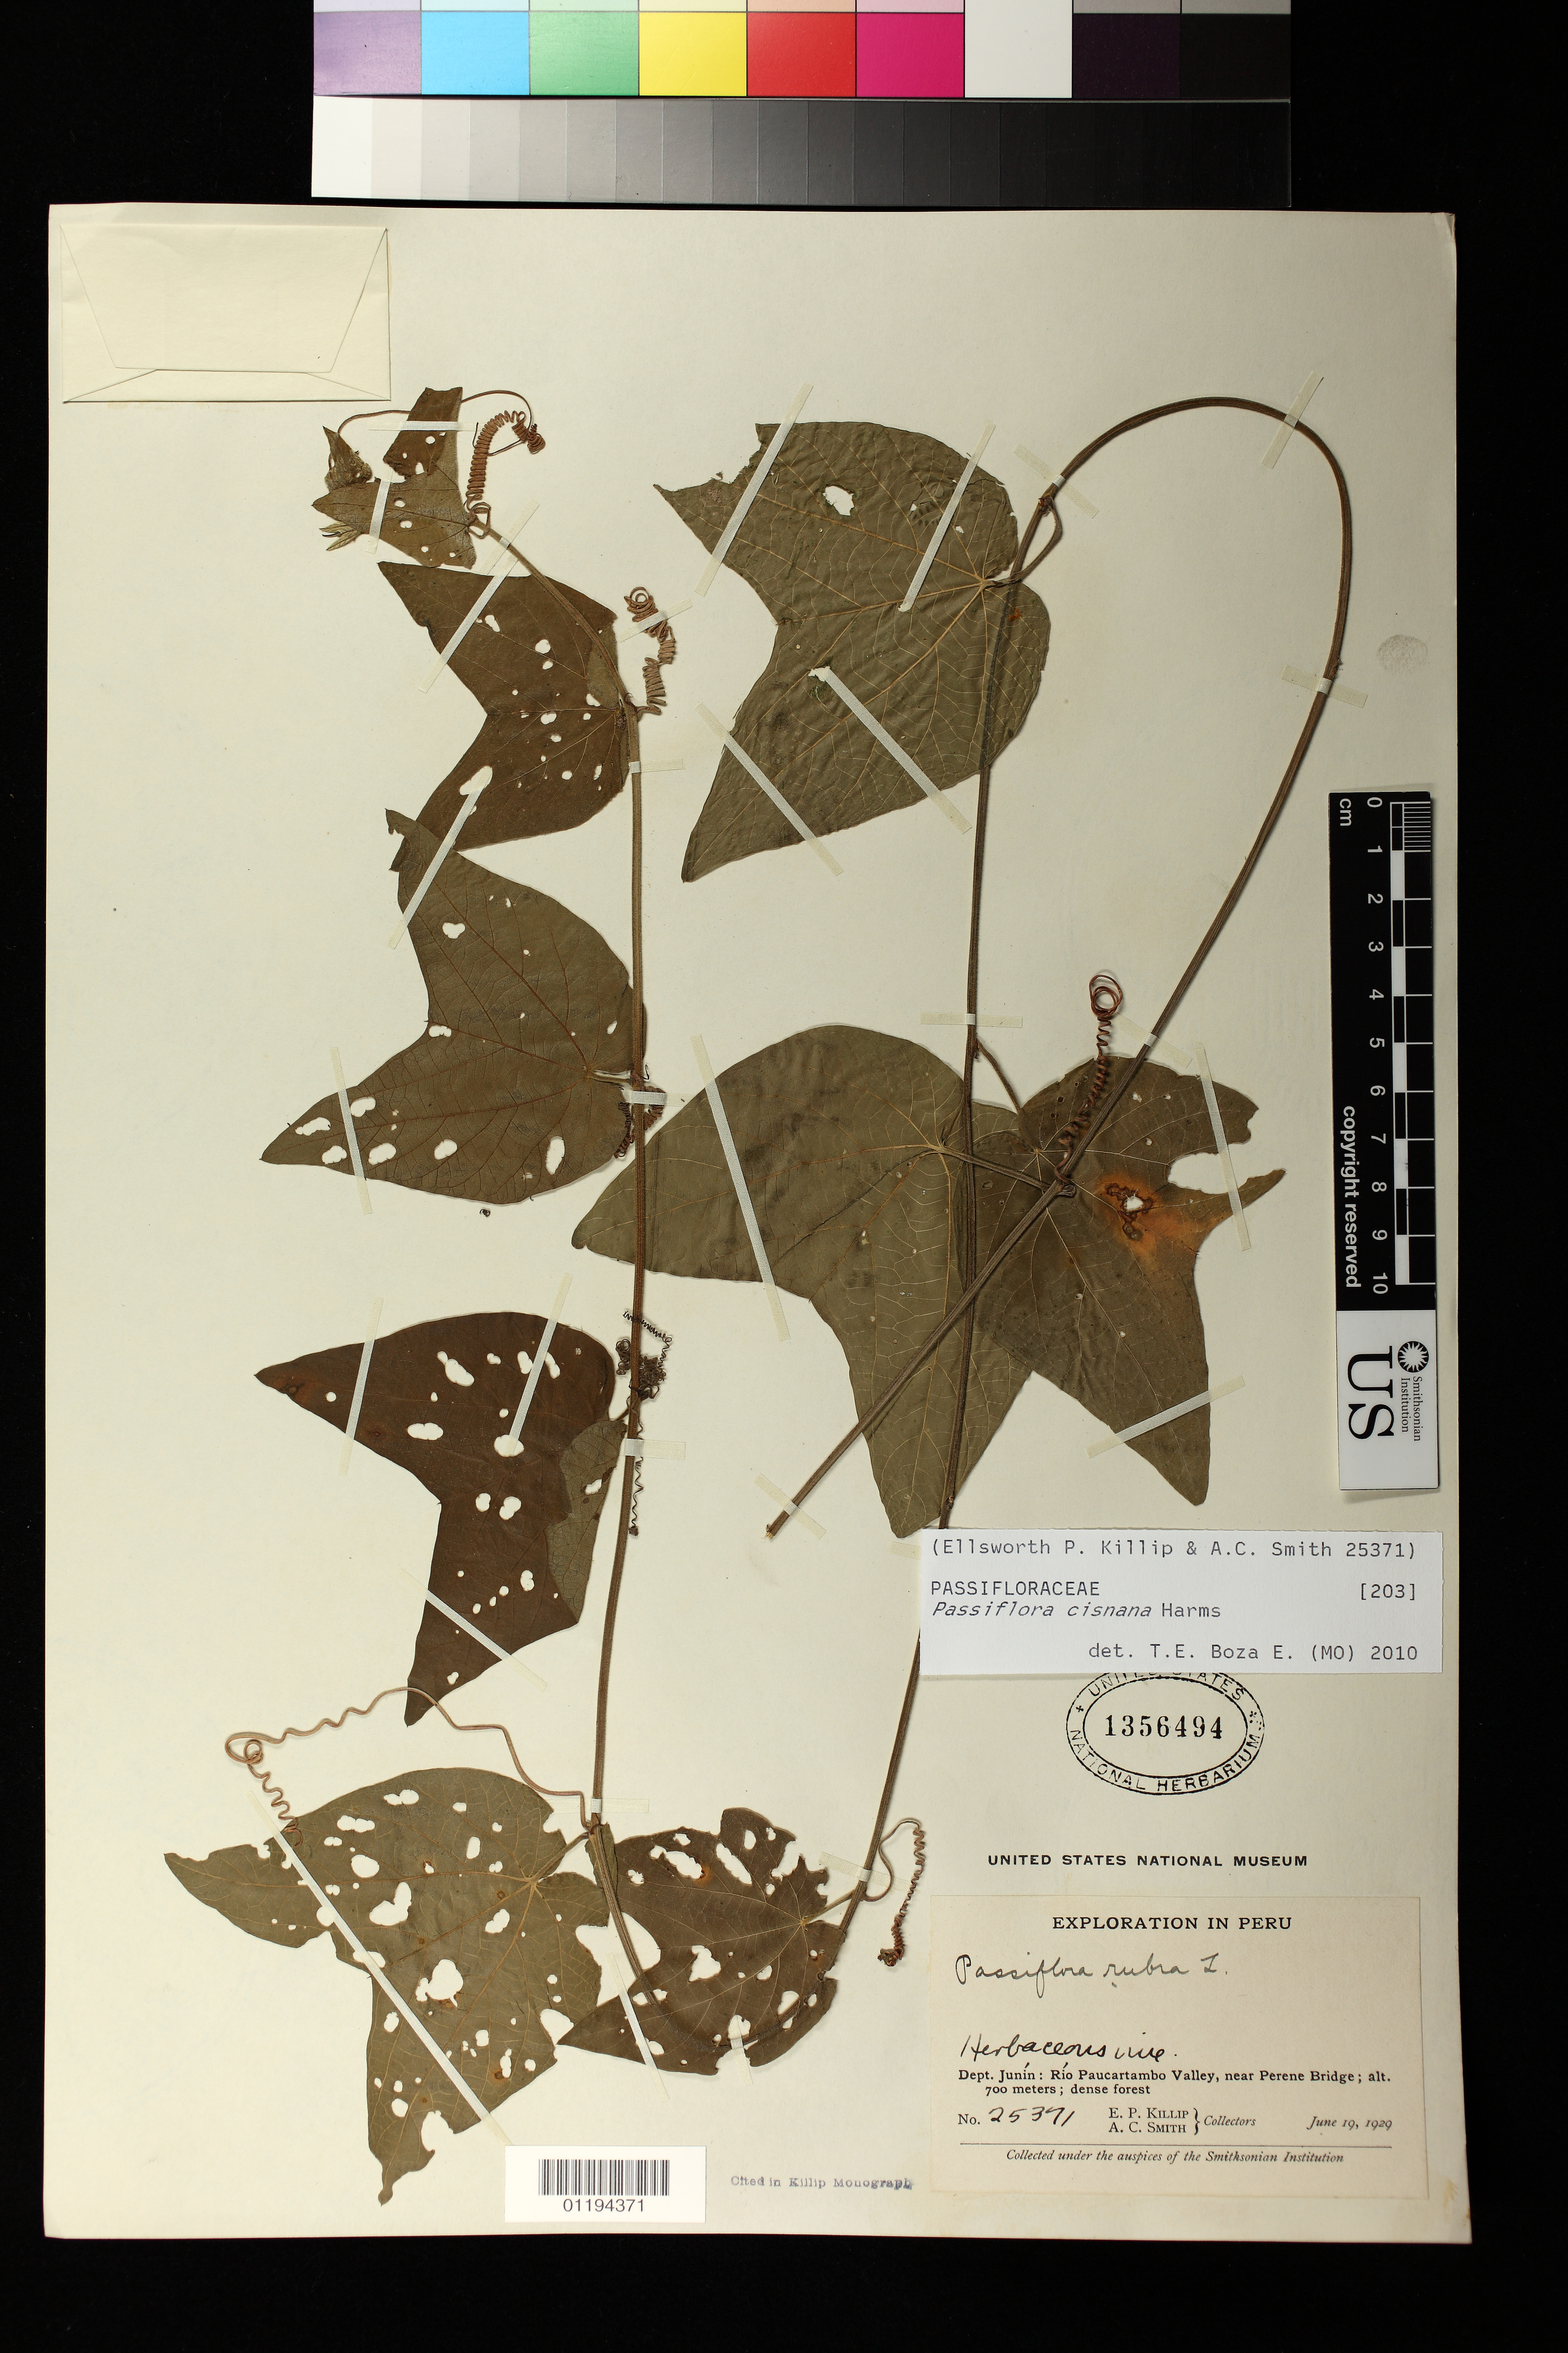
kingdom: Plantae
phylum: Tracheophyta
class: Magnoliopsida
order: Malpighiales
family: Passifloraceae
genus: Passiflora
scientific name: Passiflora cisnana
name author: Harms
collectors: E. P. Killip & A. C. Smith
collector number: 25371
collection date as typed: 19 Jun 1929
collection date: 1929-06-19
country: Peru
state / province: Junín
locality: Rio Paucartambo Valley, near Perene Bridge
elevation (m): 700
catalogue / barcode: US 1356494